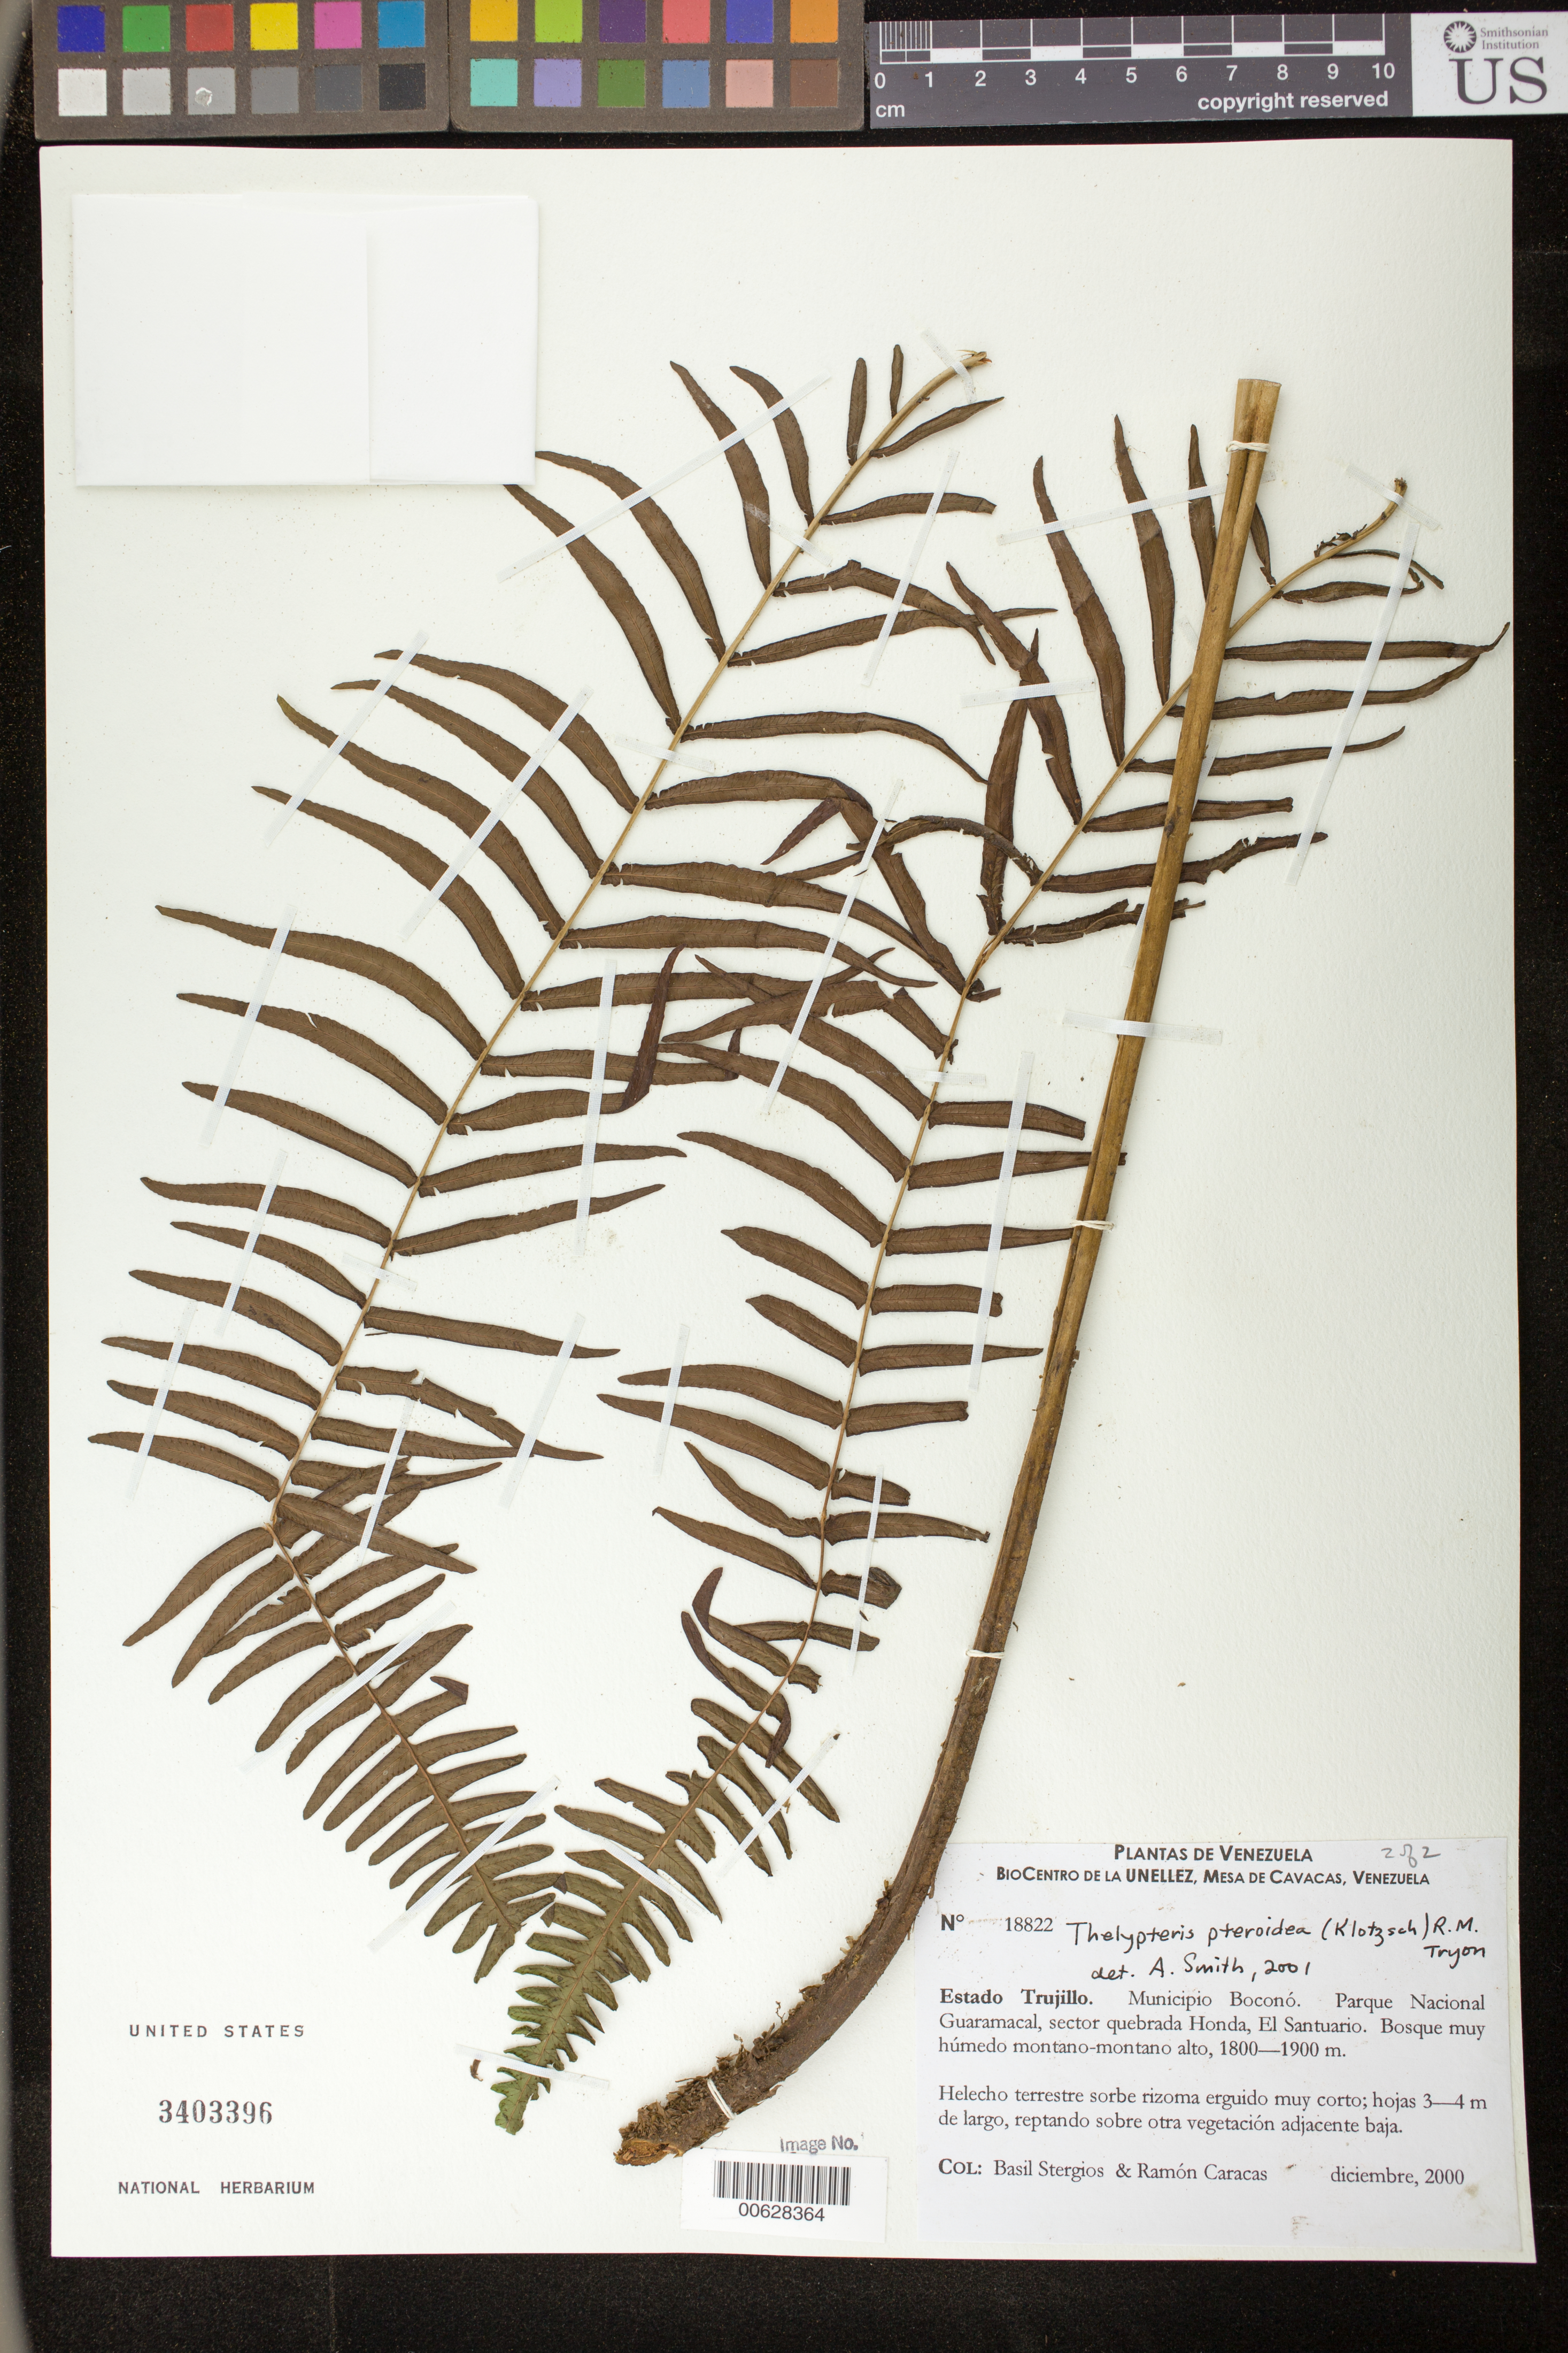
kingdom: Plantae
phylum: Tracheophyta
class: Polypodiopsida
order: Polypodiales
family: Thelypteridaceae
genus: Thelypteris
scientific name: Thelypteris pteroidea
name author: (Klotzsch) R.M. Tryon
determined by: Smith, Alan R., (UC)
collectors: B. G. Stergios & R. Caracas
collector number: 18822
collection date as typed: Dec 2000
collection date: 2000-12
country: Venezuela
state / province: Trujillo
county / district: Boconó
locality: Parque Nacional Guaramacal, quebrada Honda, El Santuario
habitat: Bosque muy húmedo montano-montano alto.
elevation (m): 1800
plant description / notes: PORT, UC, US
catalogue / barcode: US 3403396